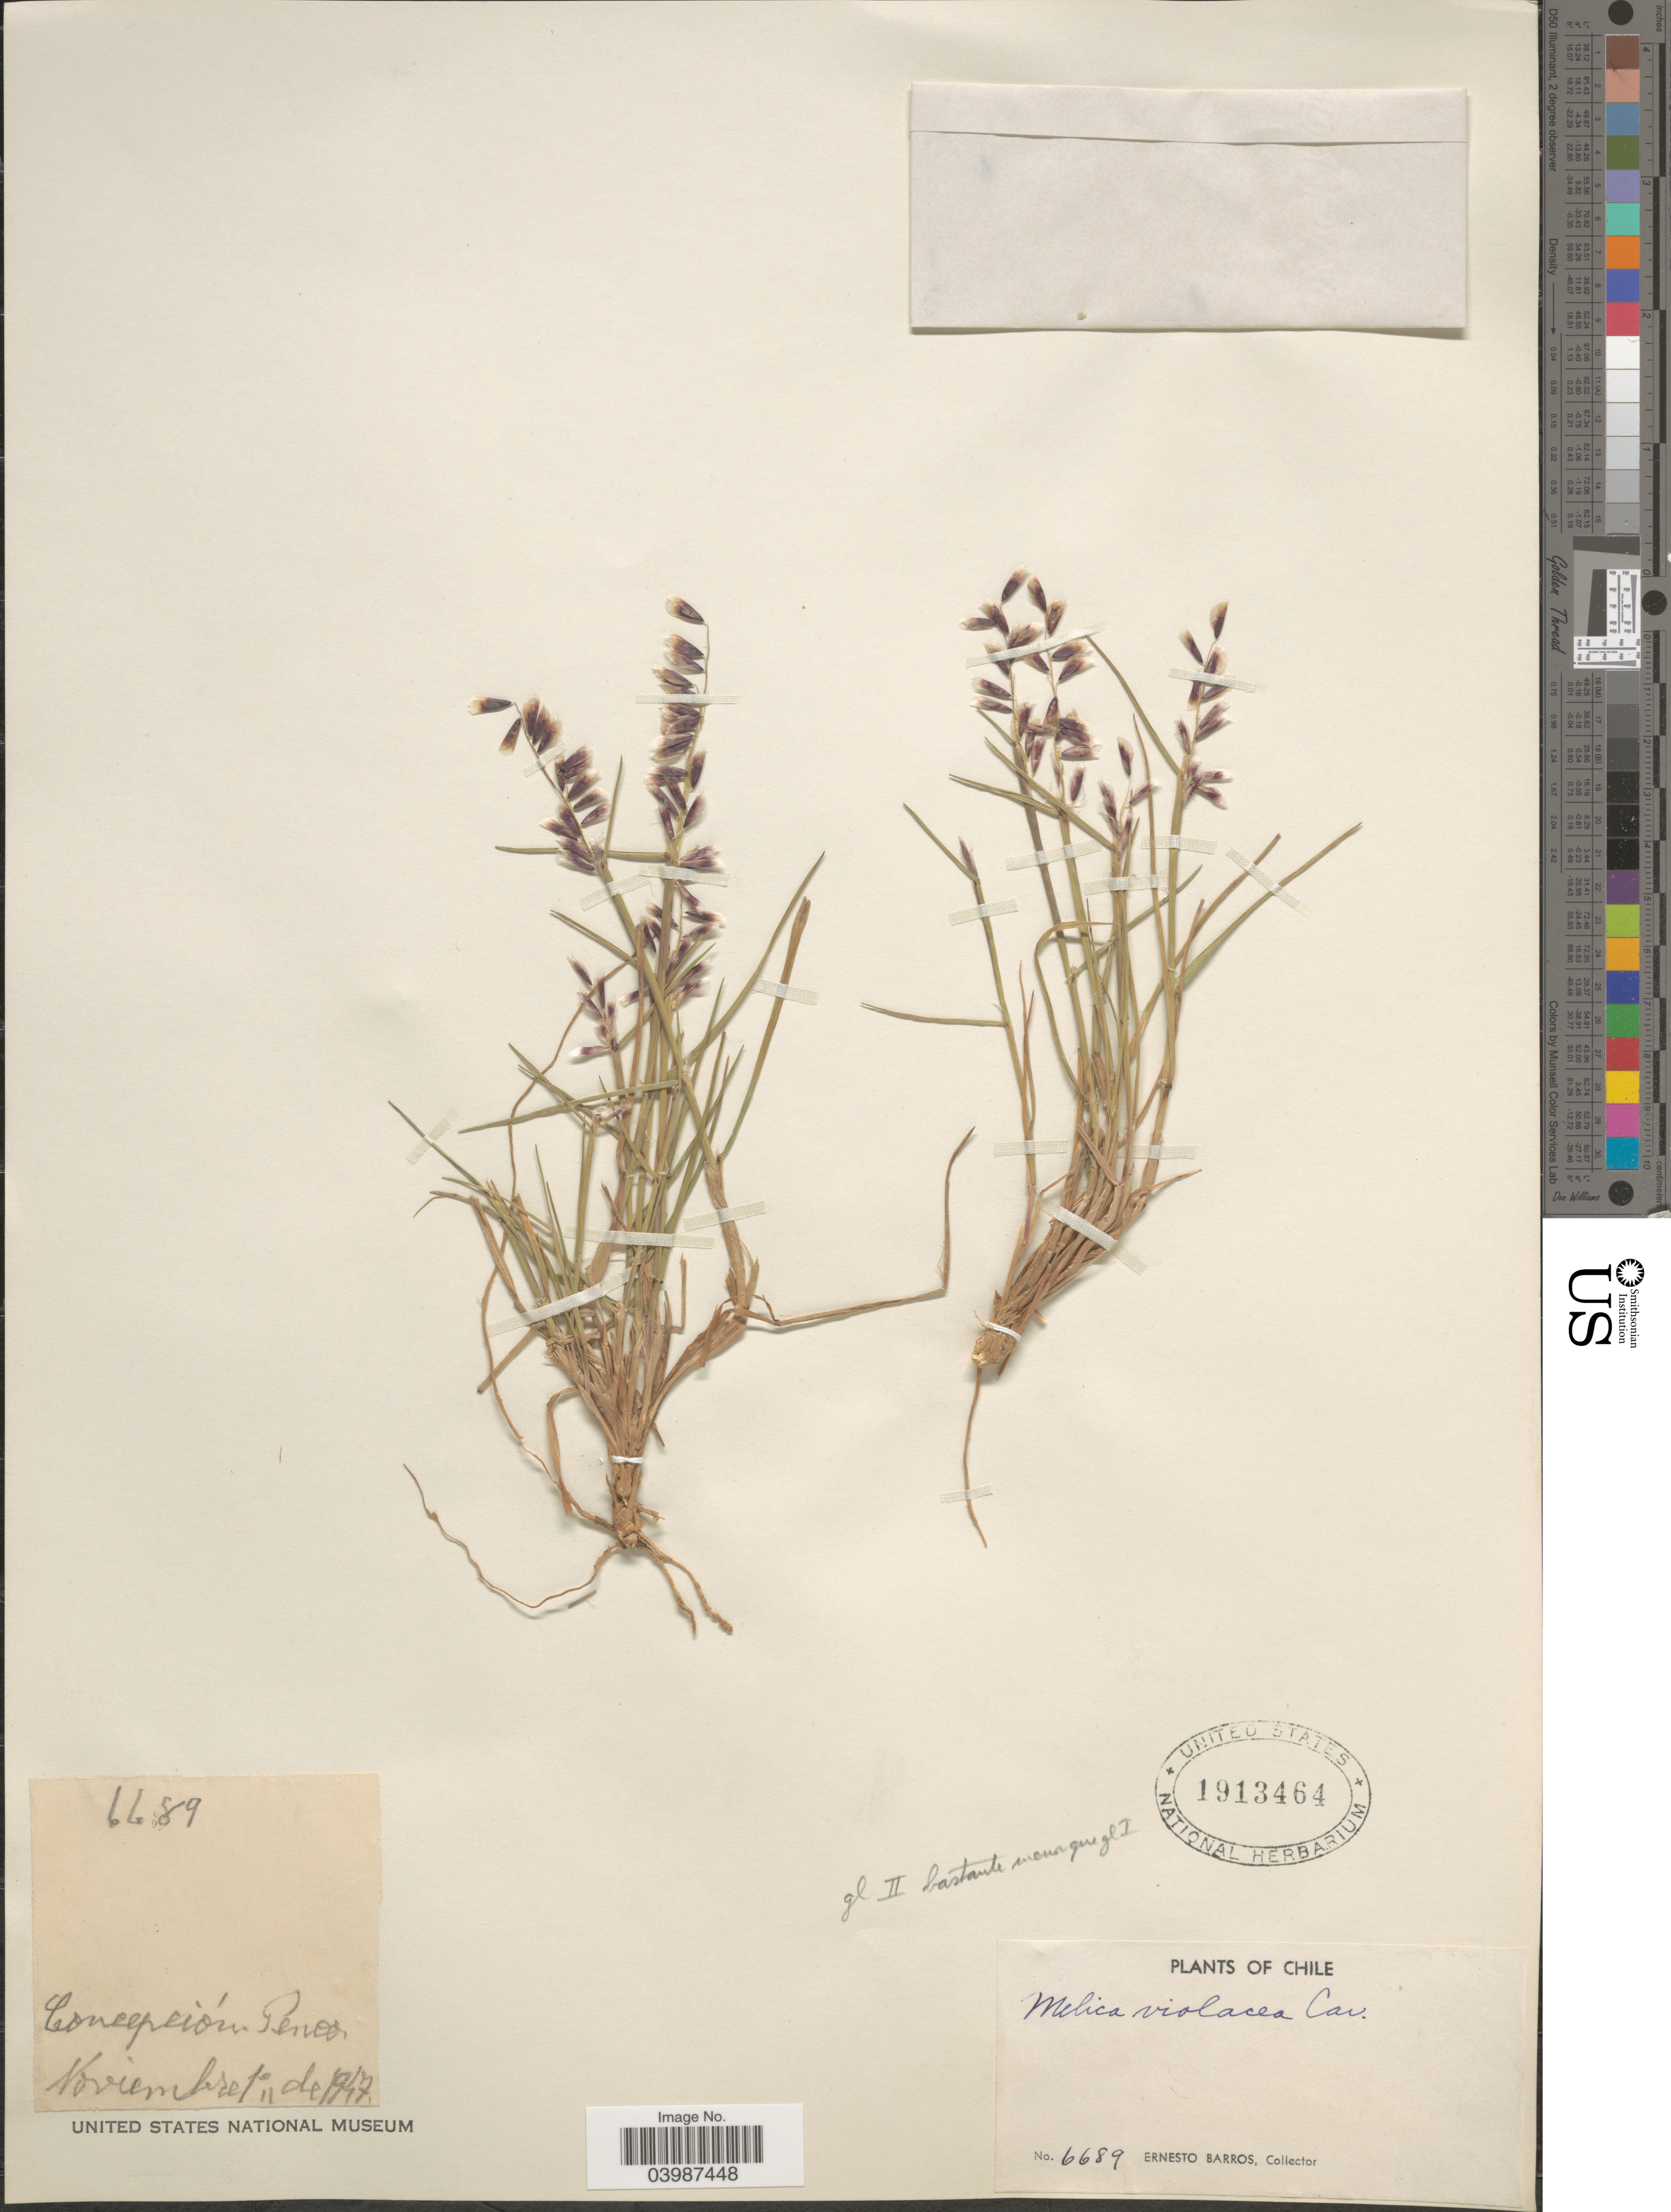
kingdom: Plantae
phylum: Tracheophyta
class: Liliopsida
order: Poales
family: Poaceae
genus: Melica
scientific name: Melica violacea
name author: Cav.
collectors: E. Barros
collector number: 6689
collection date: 1947-11-01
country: Chile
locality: Concepción Penco.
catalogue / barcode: US 1913464